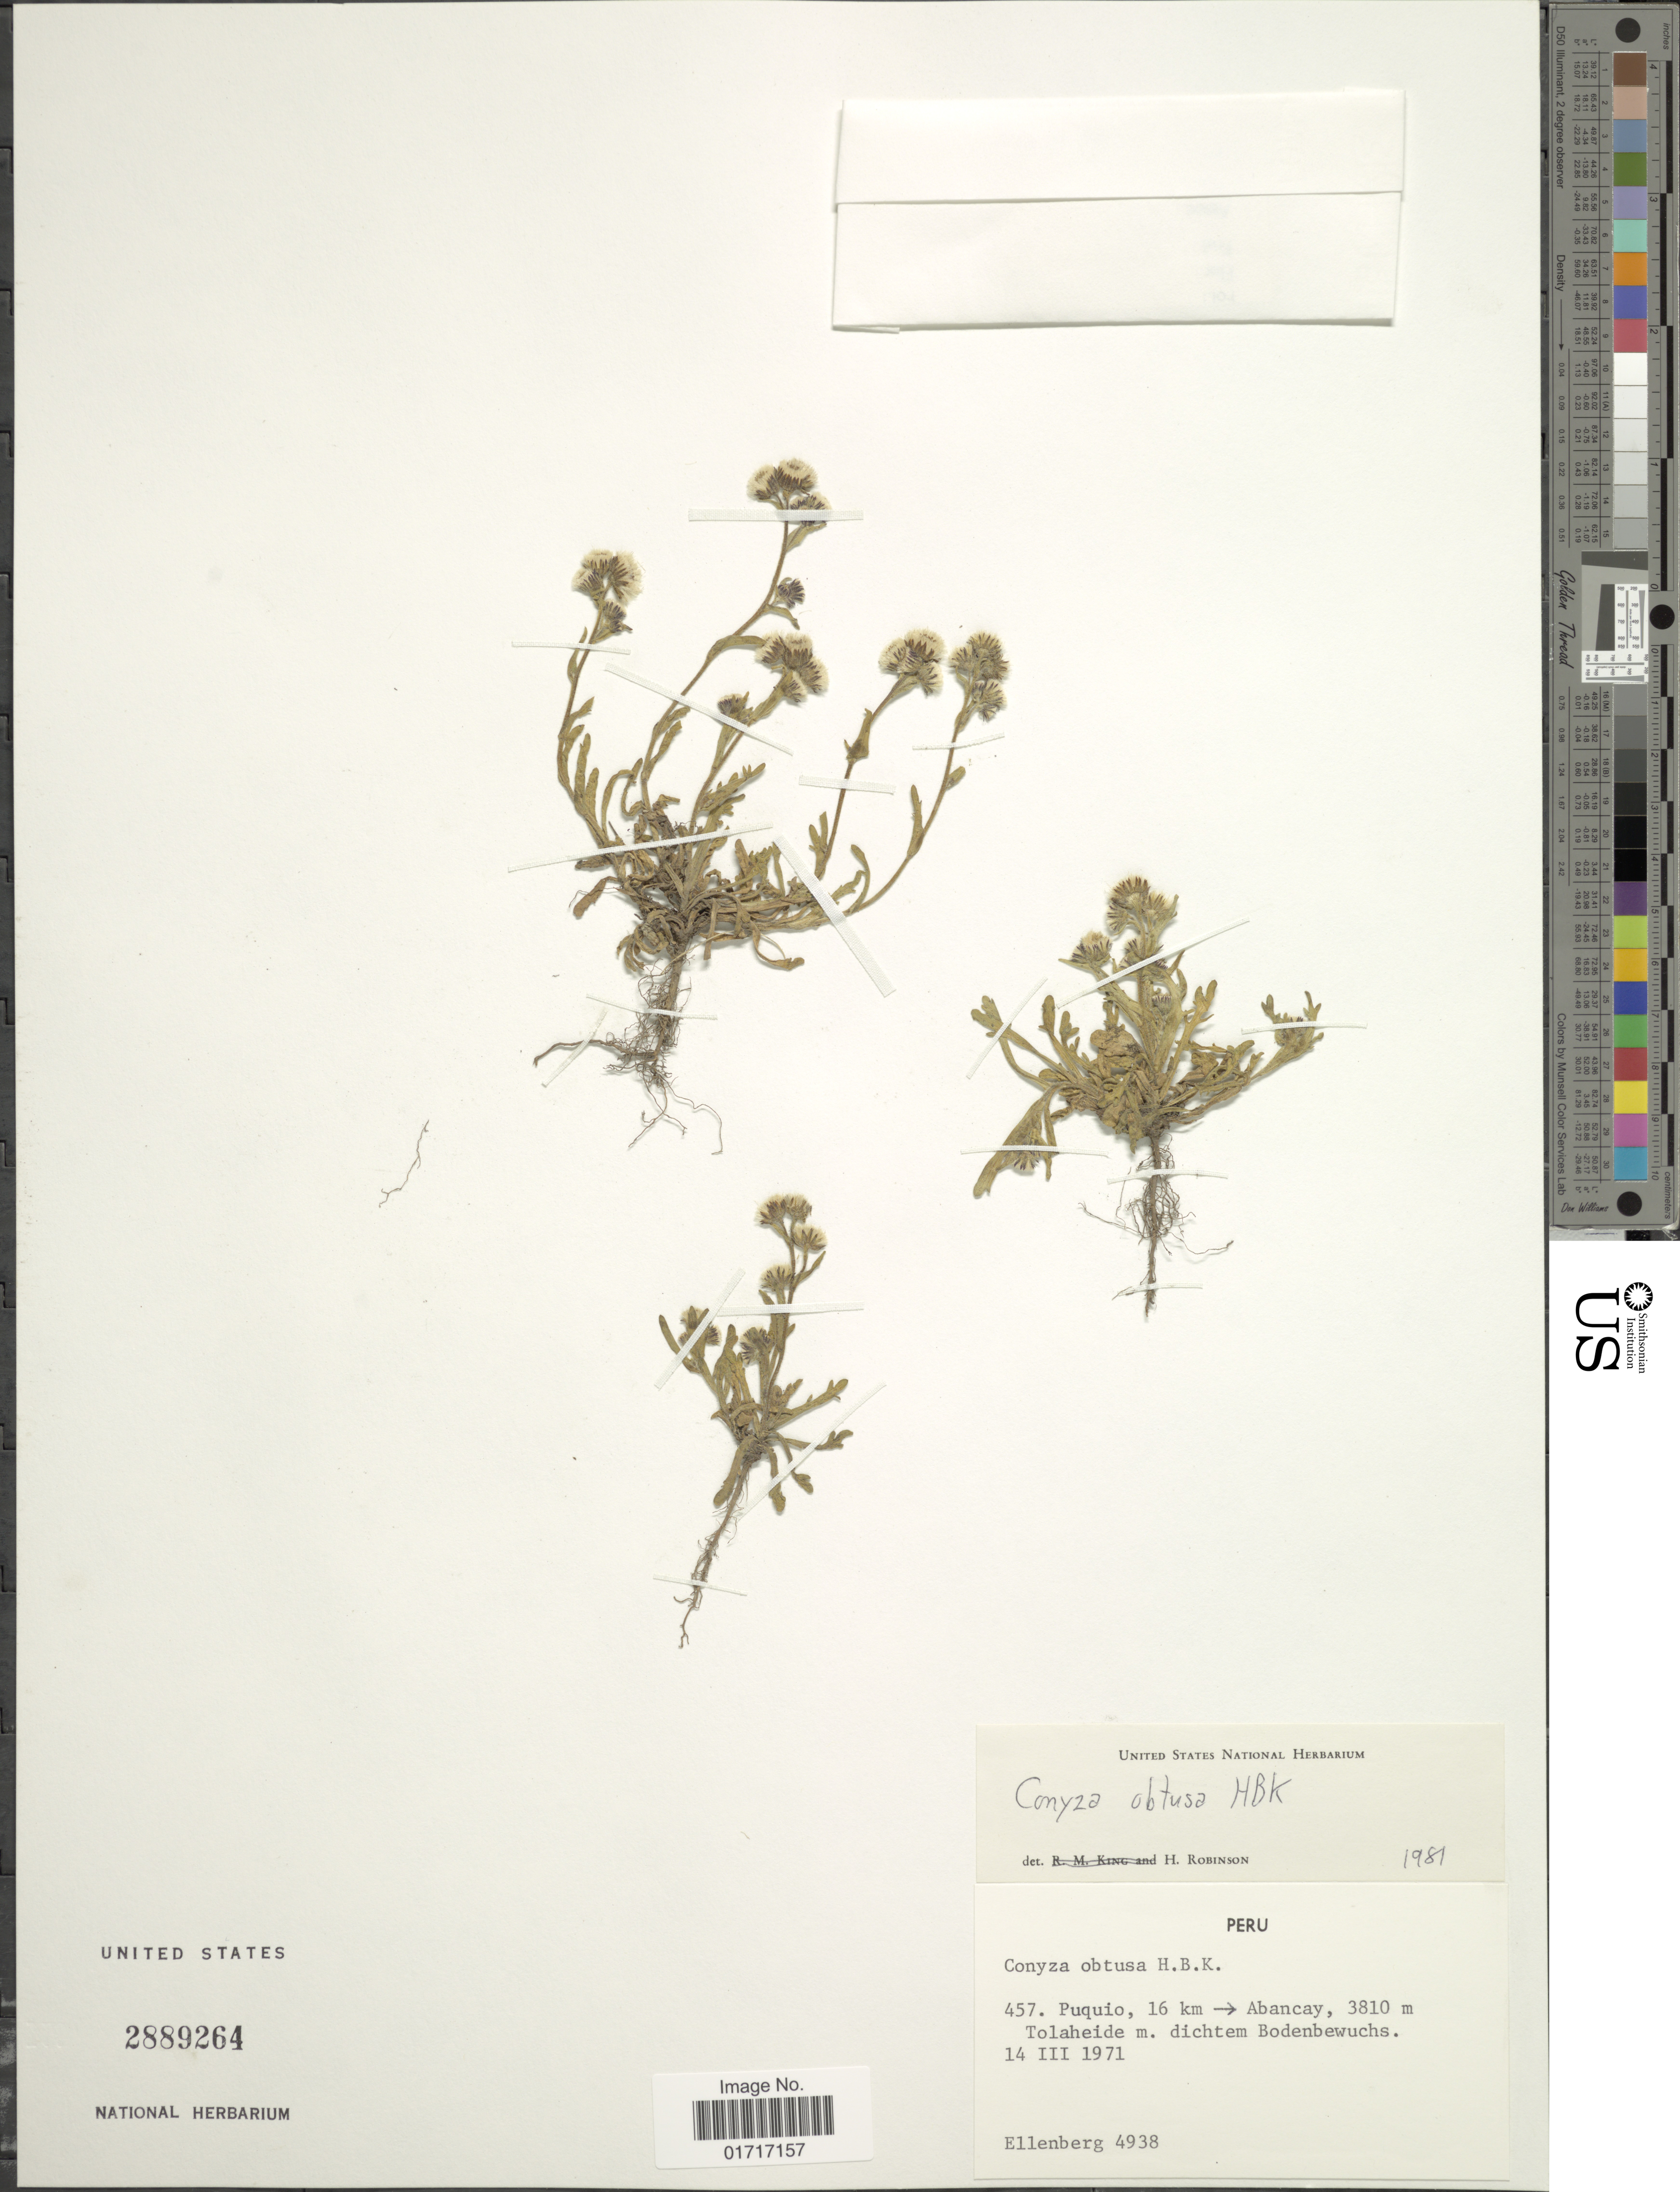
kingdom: Plantae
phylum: Tracheophyta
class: Magnoliopsida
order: Asterales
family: Asteraceae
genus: Conyza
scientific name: Conyza coronopifolia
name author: Kunth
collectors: H. Ellenberg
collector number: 4938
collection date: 1971-03-14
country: Peru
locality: Puquio, 16 km , Abancay, Tolaheide m. dichtem Bodenbewuchs.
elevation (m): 3810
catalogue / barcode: US 2889264